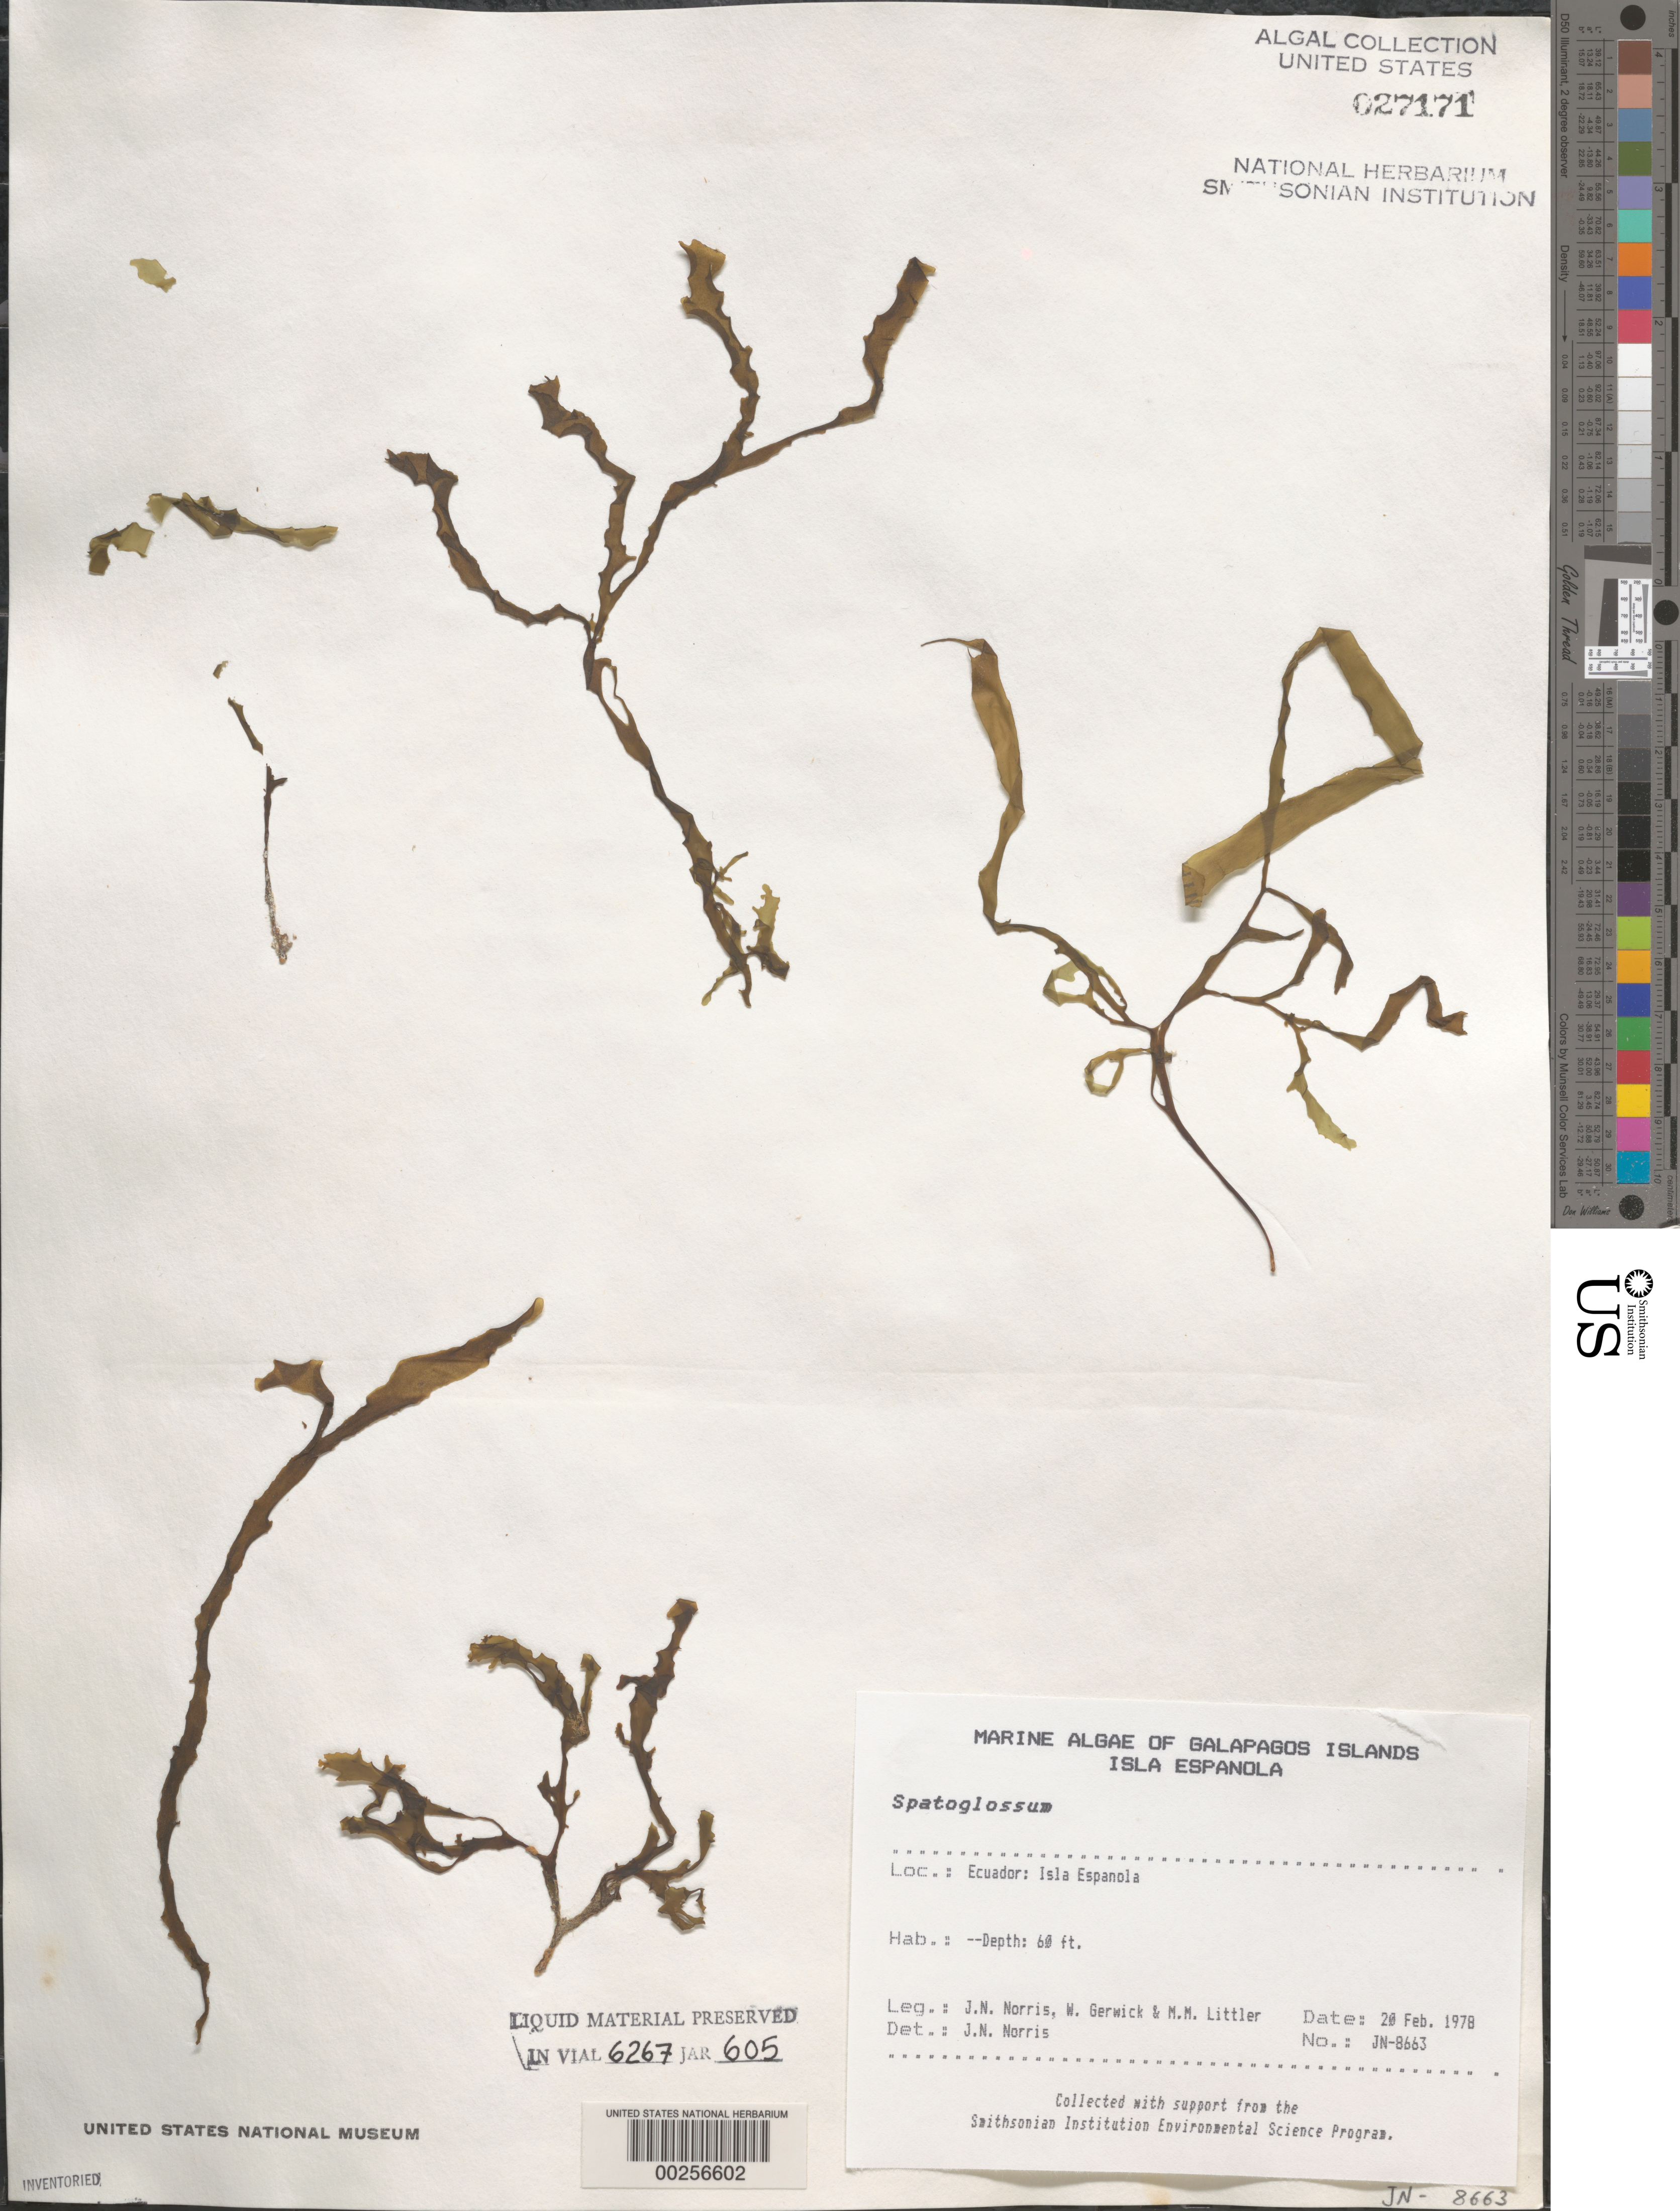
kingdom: Chromista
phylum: Ochrophyta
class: Phaeophyceae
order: Dictyotales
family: Dictyotaceae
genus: Spatoglossum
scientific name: Spatoglossum sp.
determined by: Norris, James N.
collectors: J. N. Norris, W. Gerwick & M. M. Littler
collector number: JN-8663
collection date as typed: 20 Feb 1978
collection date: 1978-02-20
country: Ecuador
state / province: Colón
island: Española [Hood]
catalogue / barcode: US 27171